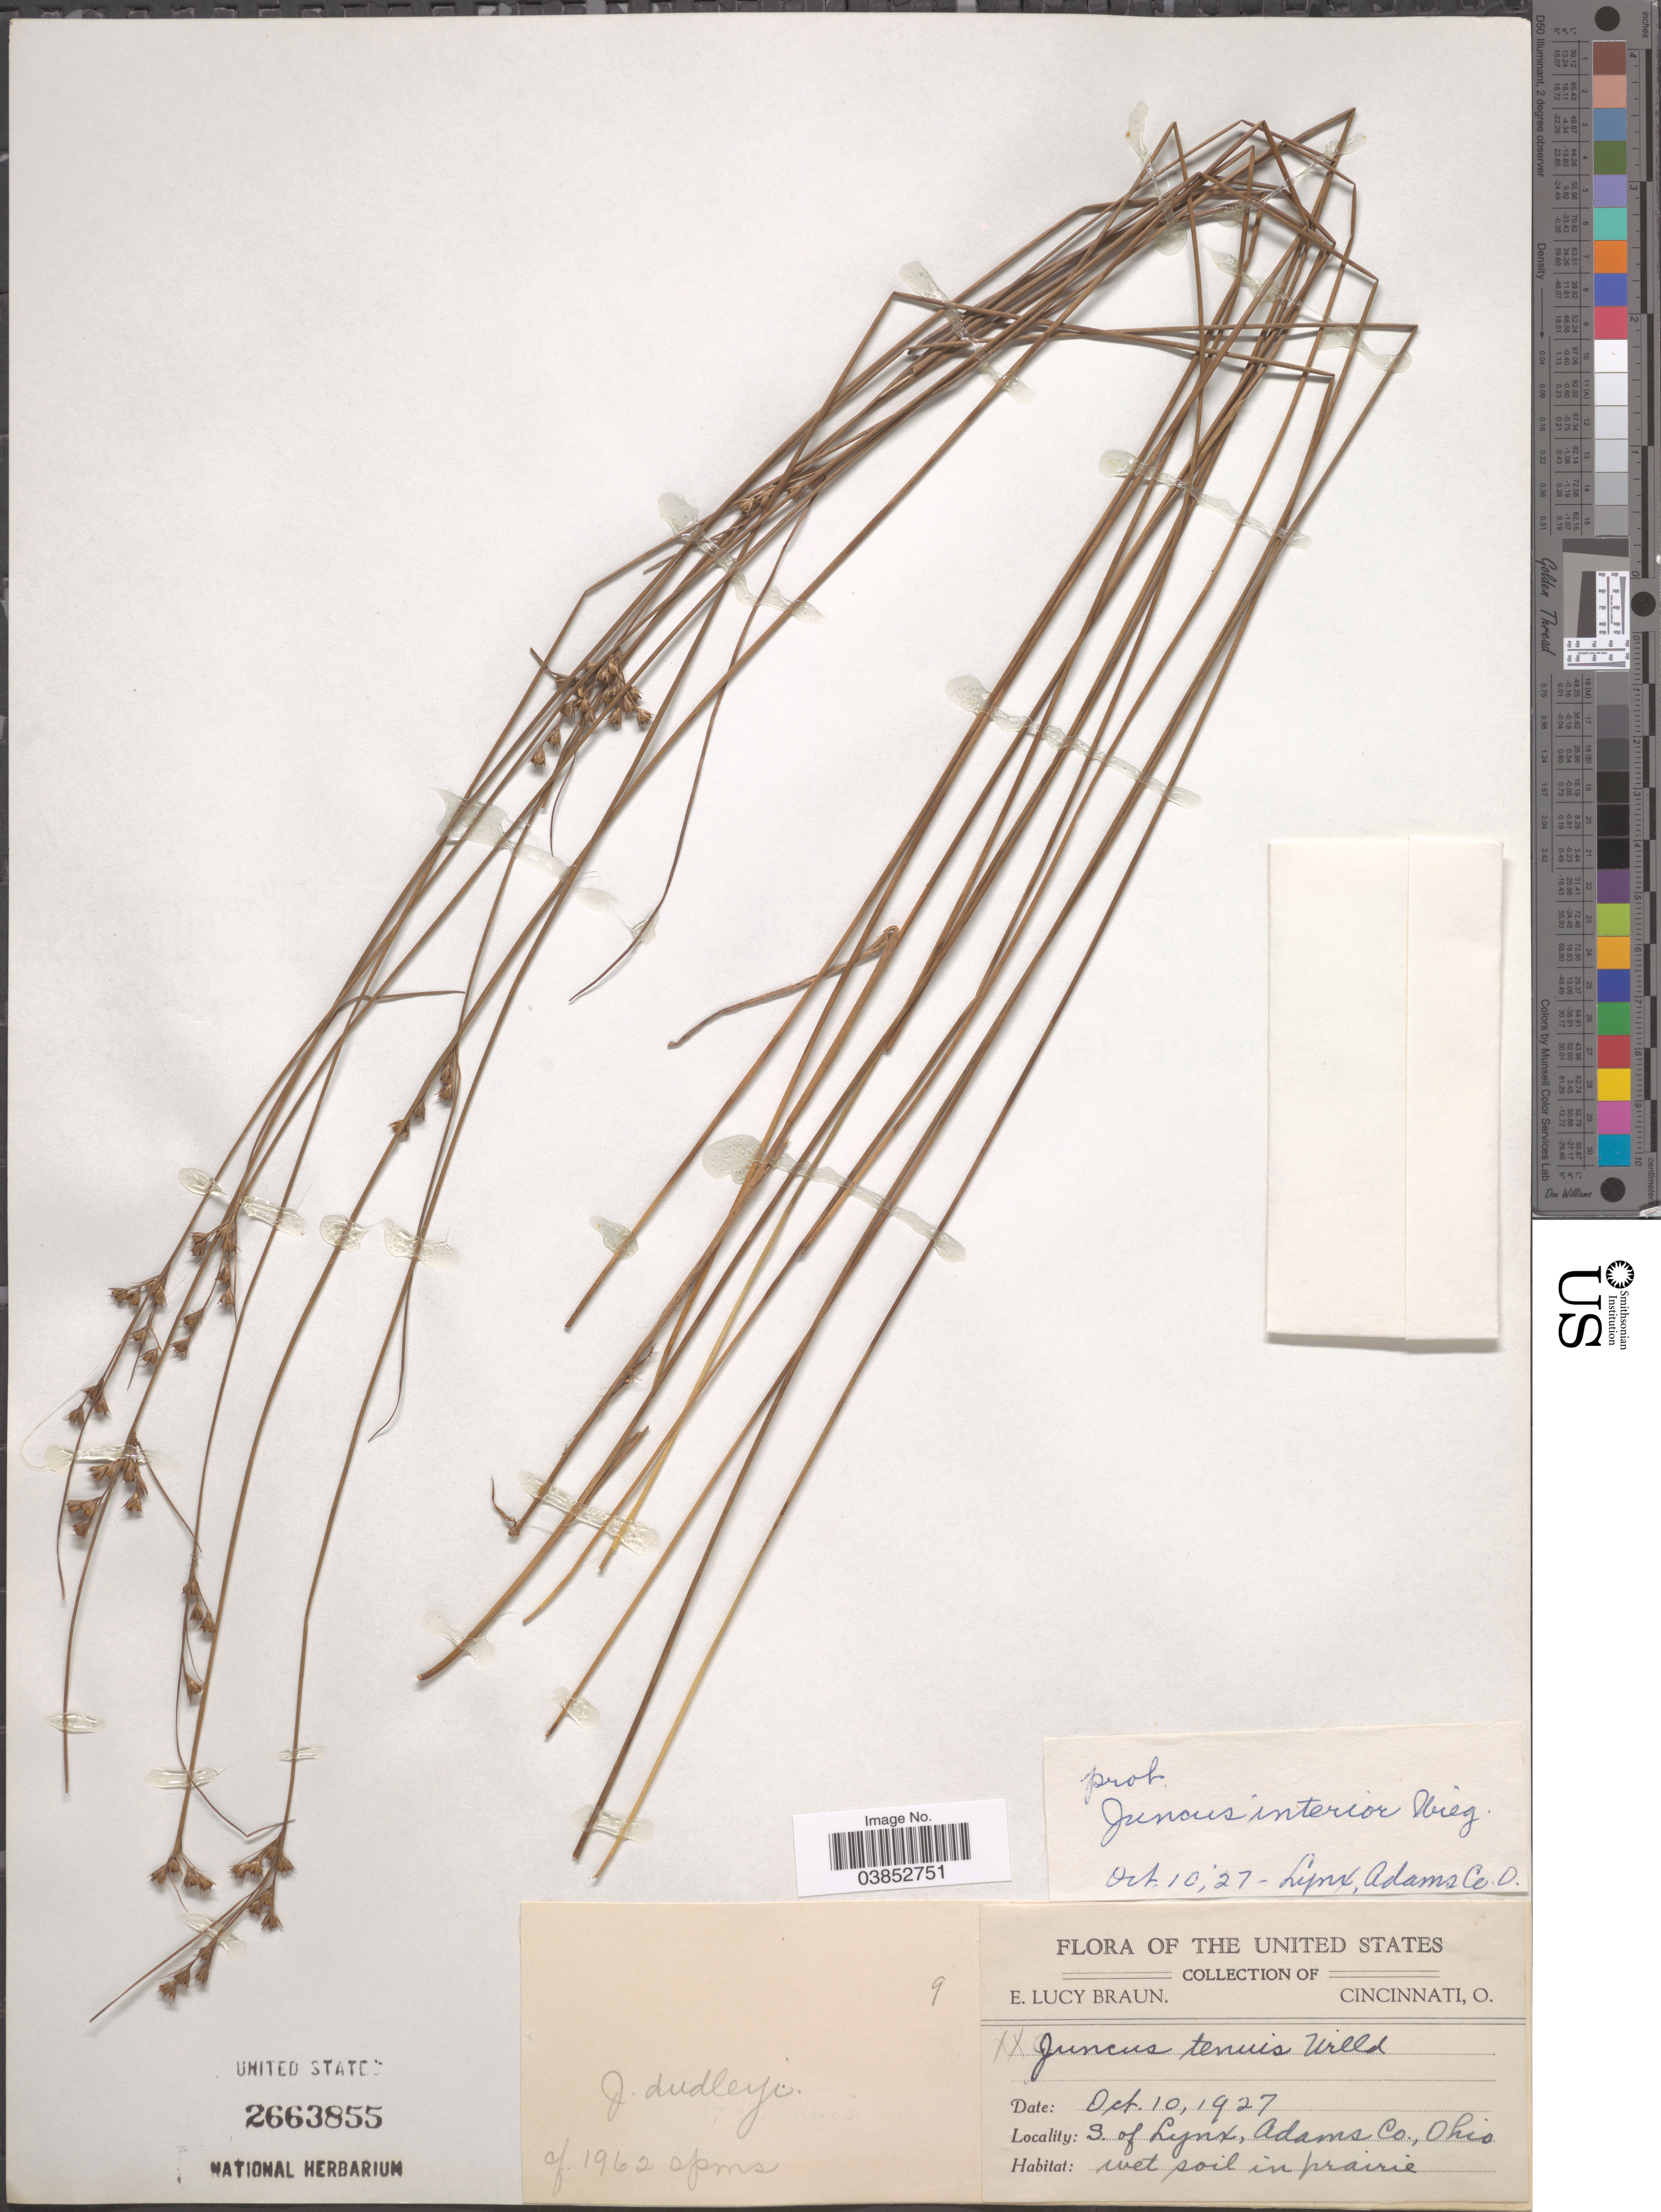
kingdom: Plantae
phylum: Tracheophyta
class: Liliopsida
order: Poales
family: Juncaceae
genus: Juncus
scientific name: Juncus dudleyi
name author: Wiegand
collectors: E. L. Braun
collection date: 1927-10-10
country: United States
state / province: Ohio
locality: S. of Lynx, Adams Co.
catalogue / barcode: US 2663855